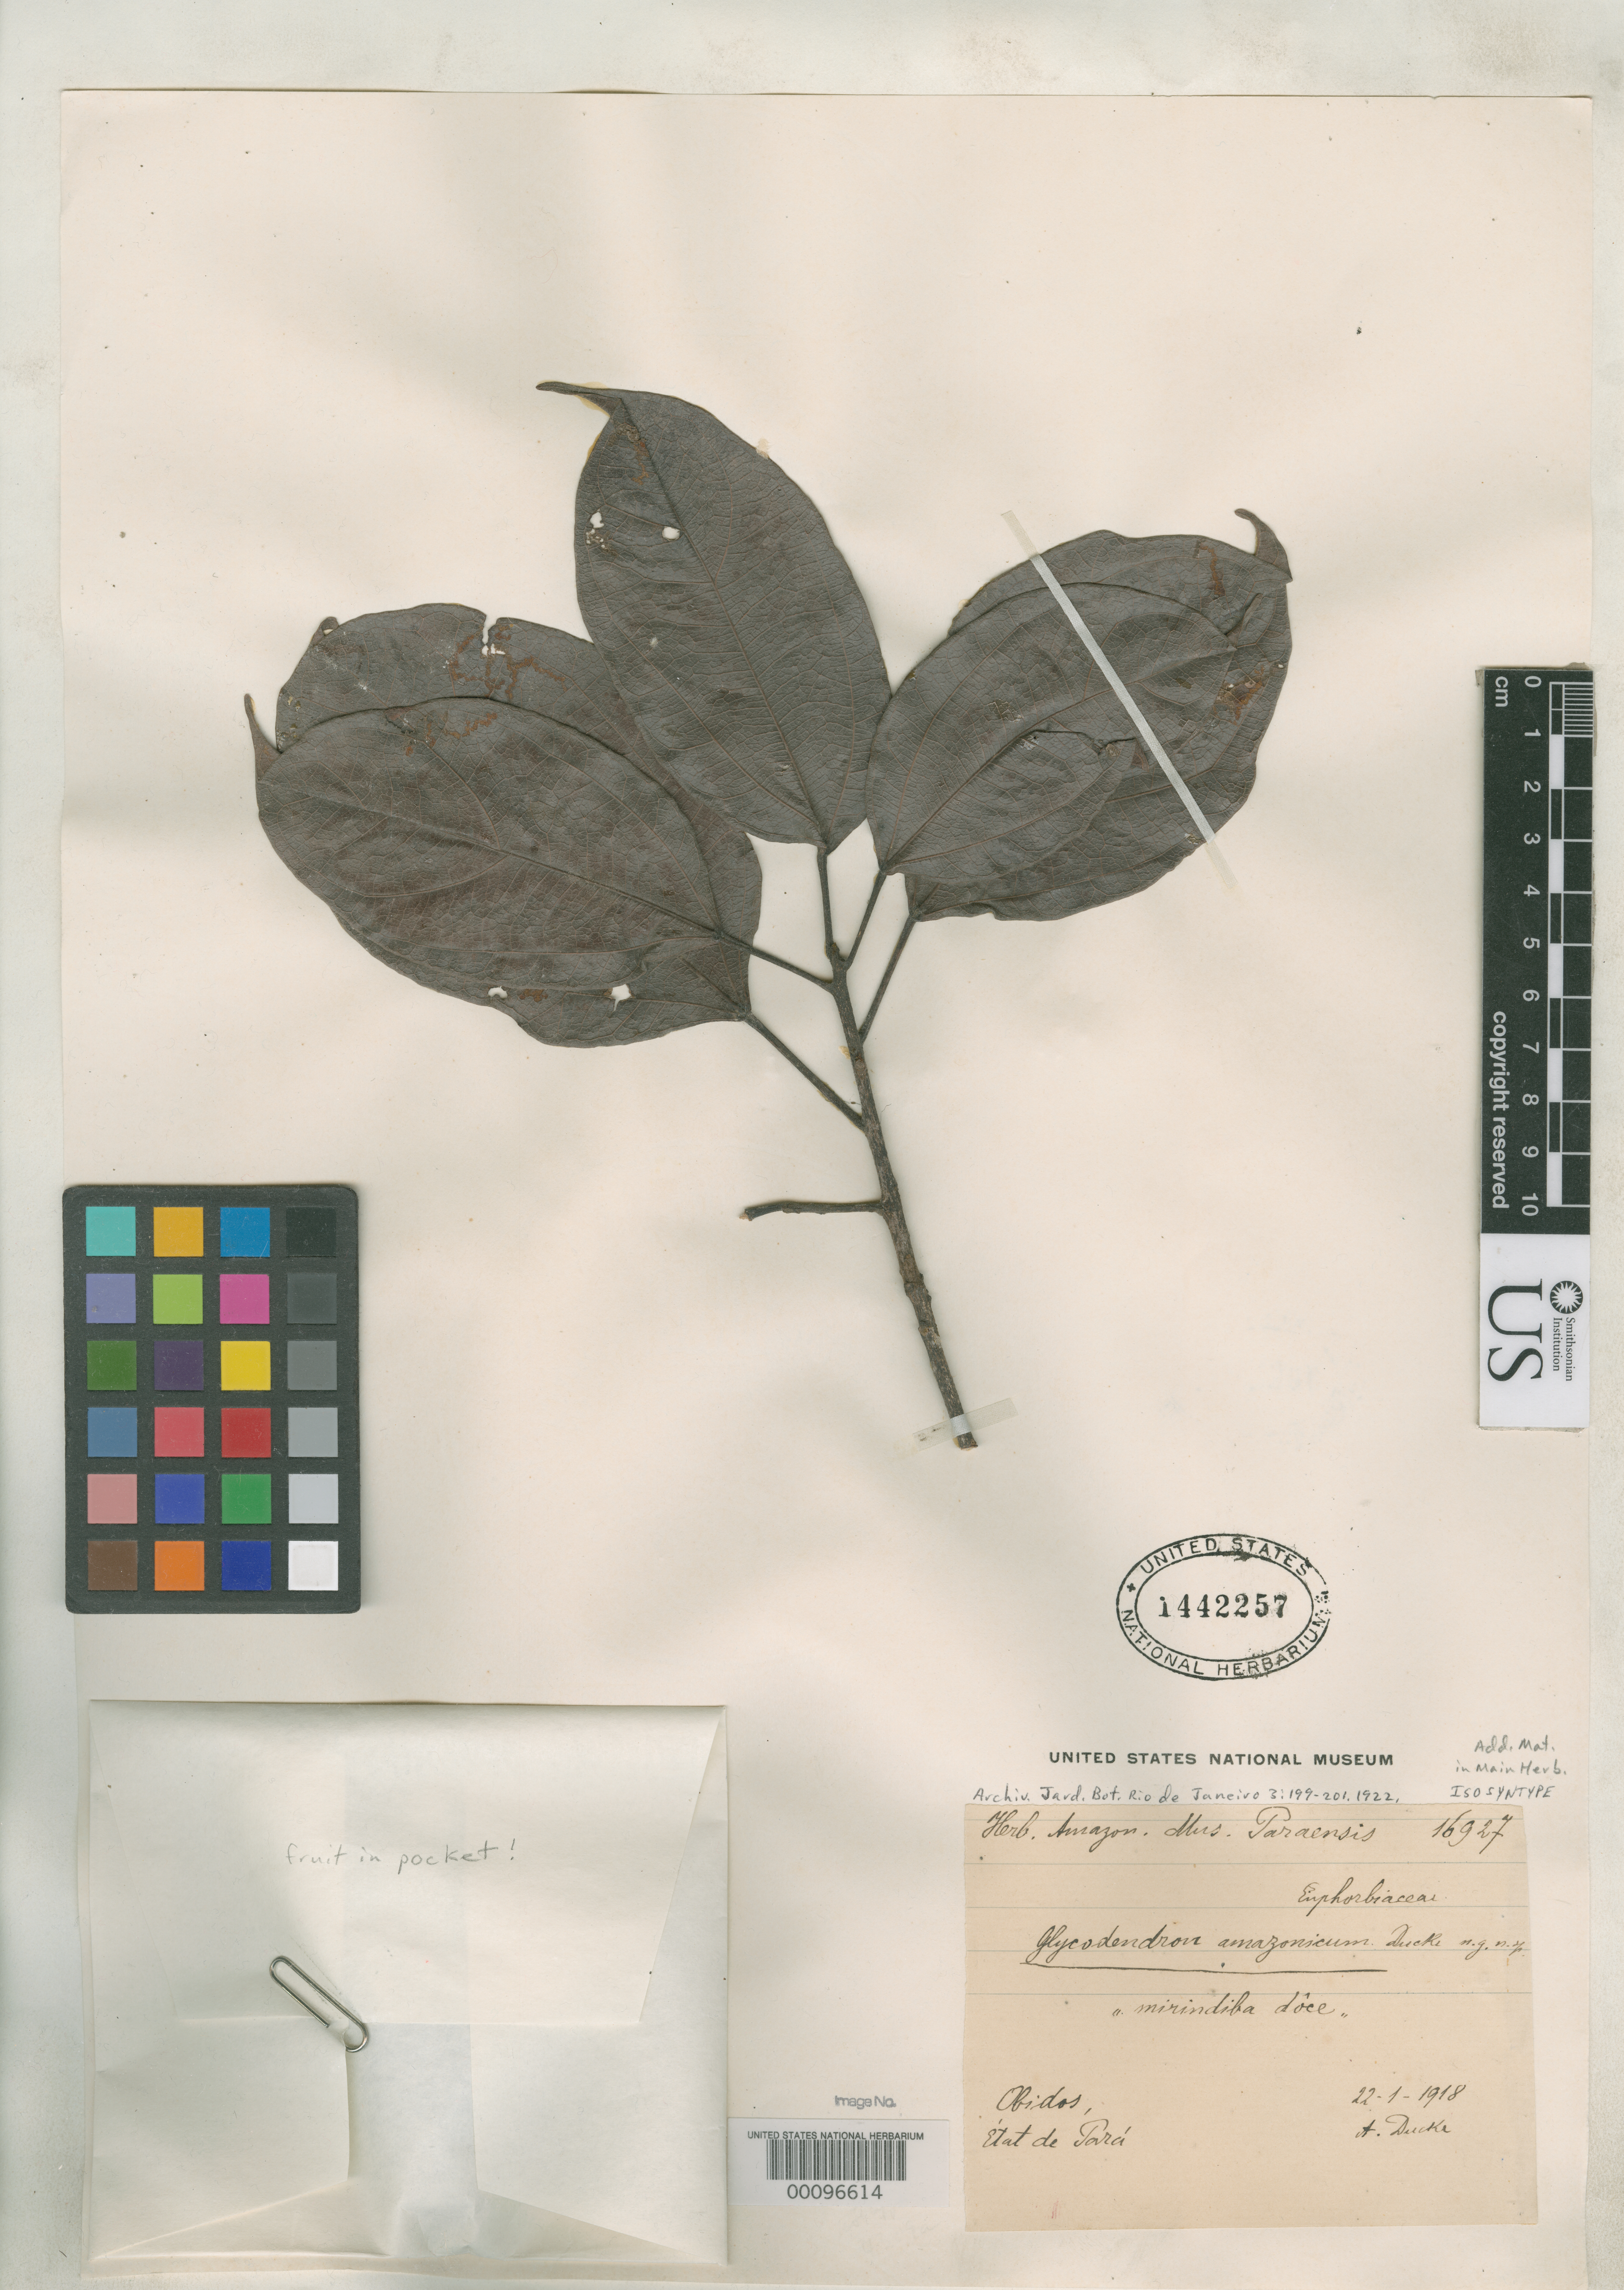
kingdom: Plantae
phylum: Tracheophyta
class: Magnoliopsida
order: Malpighiales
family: Euphorbiaceae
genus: Glycydendron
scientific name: Glycydendron amazonicum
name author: Ducke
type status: Isosyntype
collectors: A. Ducke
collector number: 16927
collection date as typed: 22 Jan 1918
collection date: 1918-01-22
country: Brazil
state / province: Pará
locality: Obidos.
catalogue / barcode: US 1442257